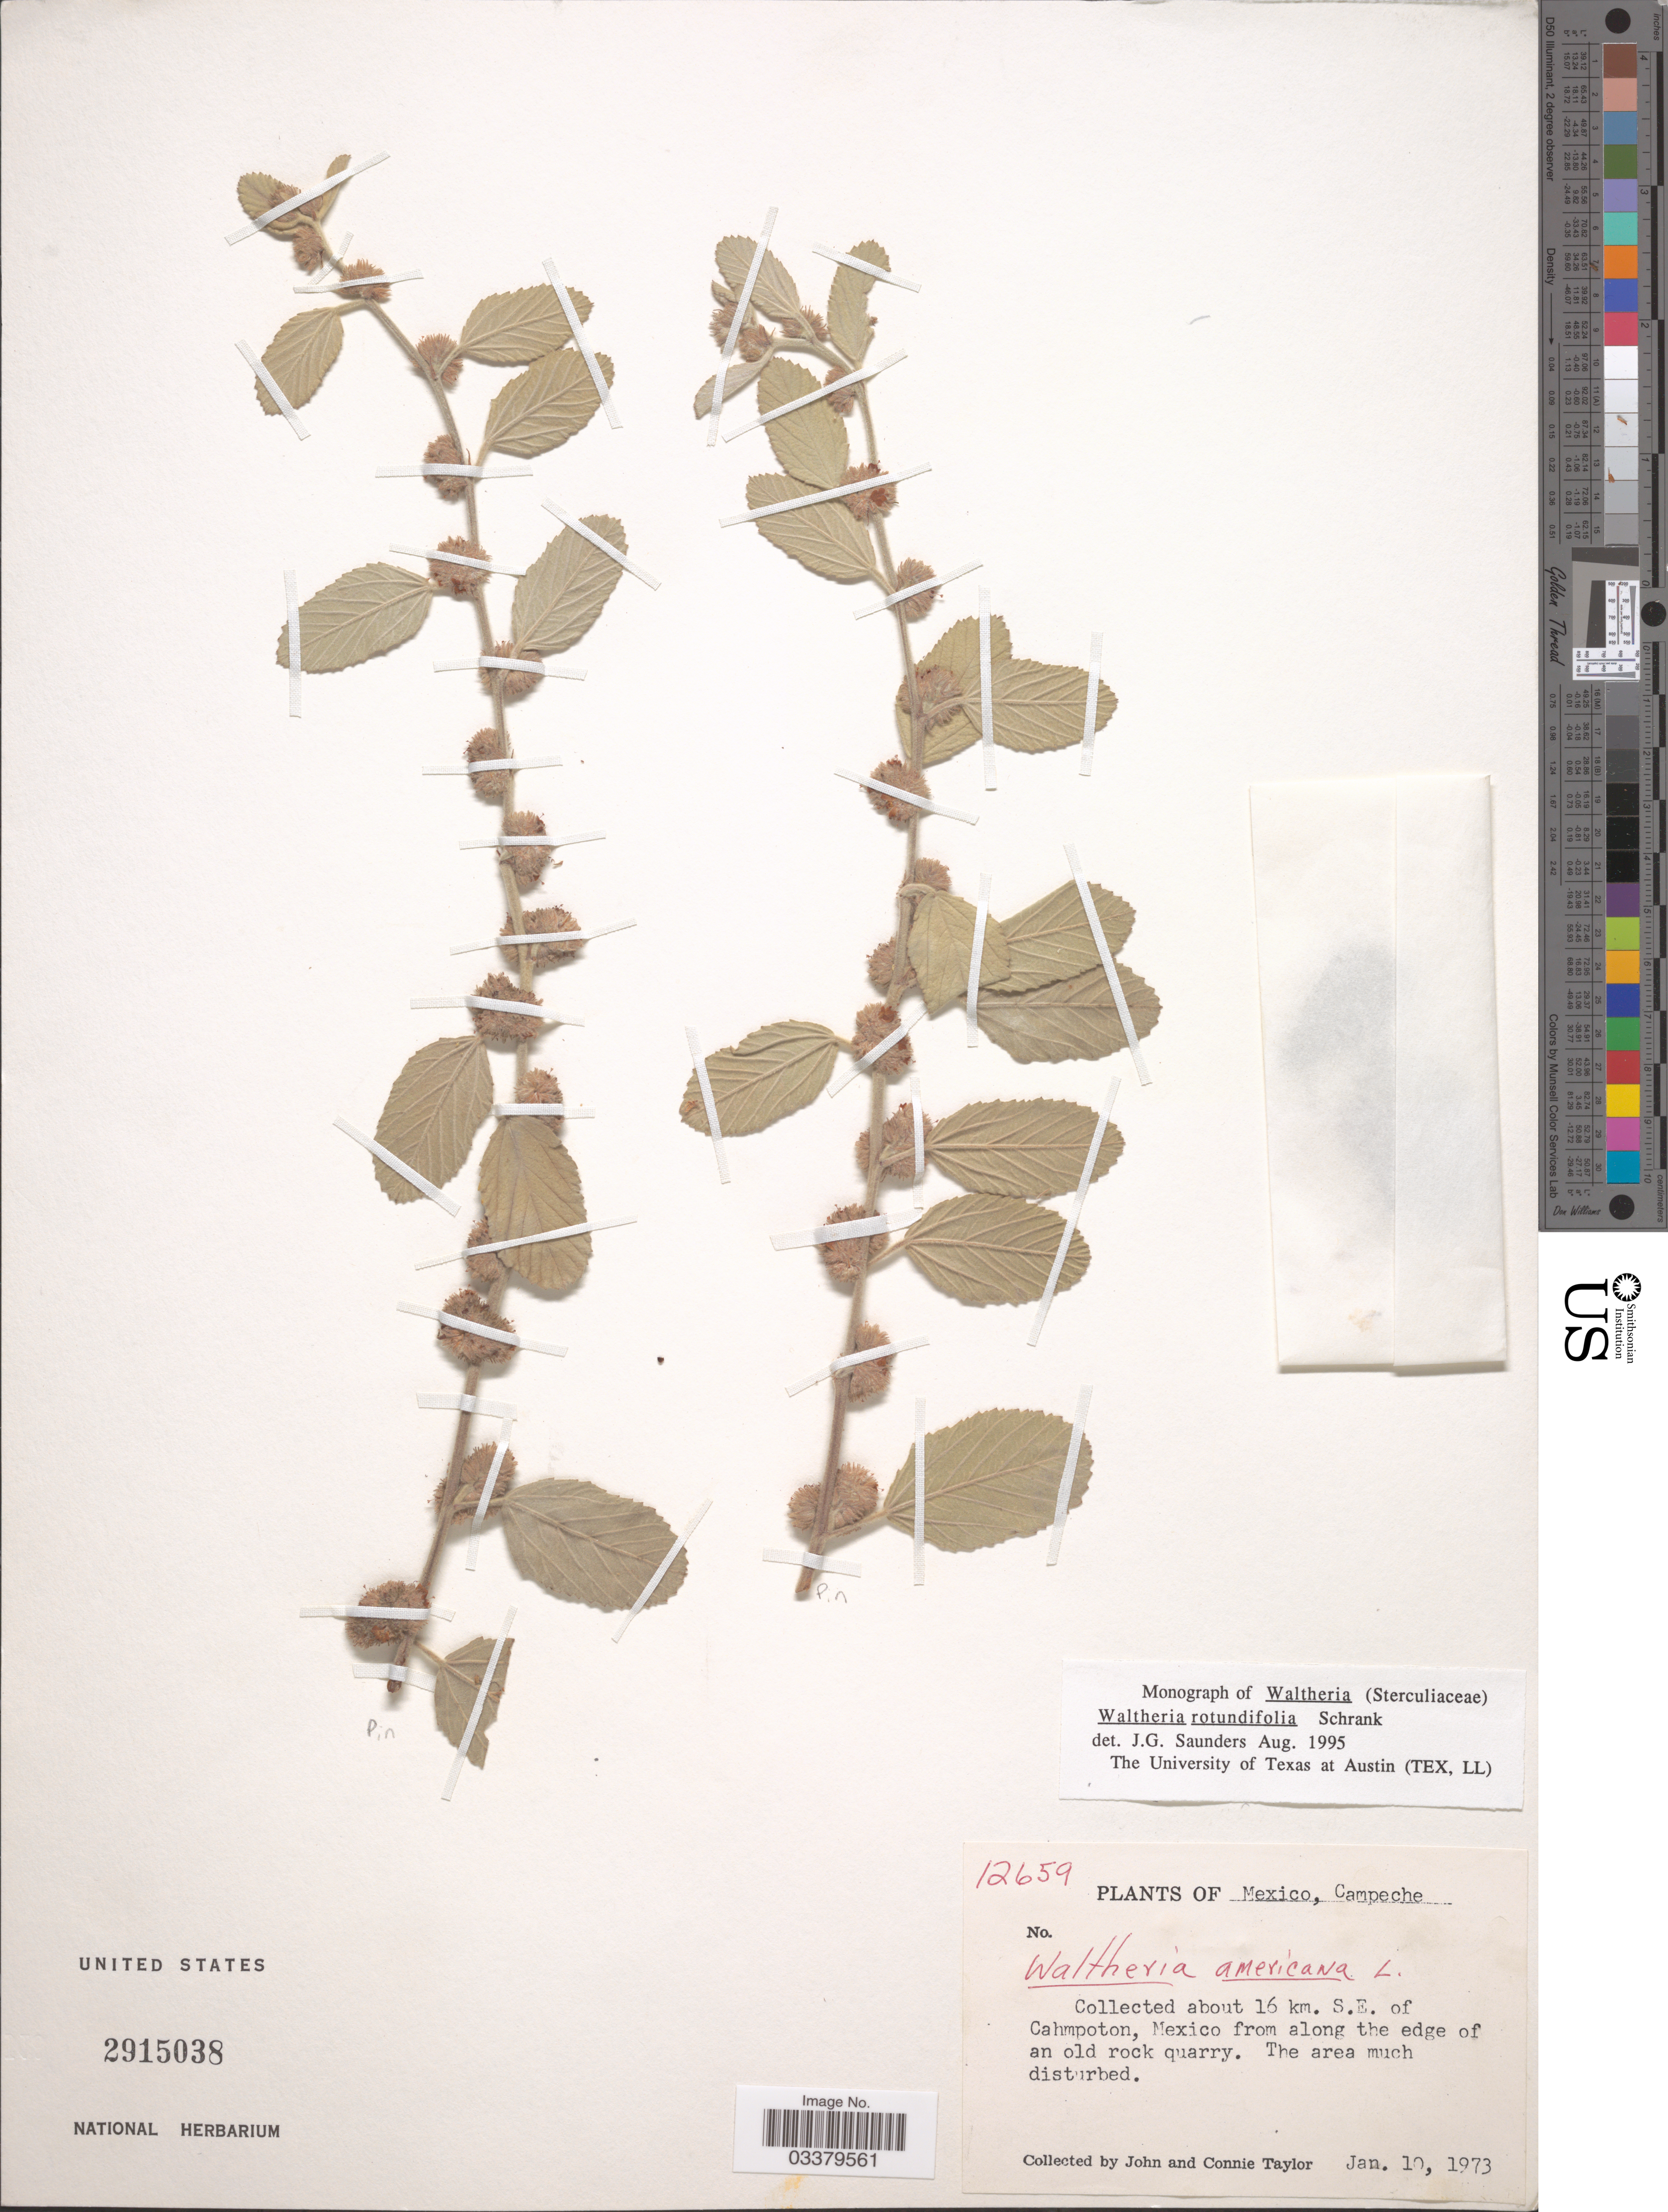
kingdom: Plantae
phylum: Tracheophyta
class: Magnoliopsida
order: Malvales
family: Malvaceae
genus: Waltheria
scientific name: Waltheria rotundifolia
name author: Schrank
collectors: J. Taylor & C. Taylor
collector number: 12659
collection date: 1973-01-10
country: Mexico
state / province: Campeche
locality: About 16 km. S.E. of Cahmpoton, Mexico from along the edge of an old rock quarry.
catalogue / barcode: US 2915038